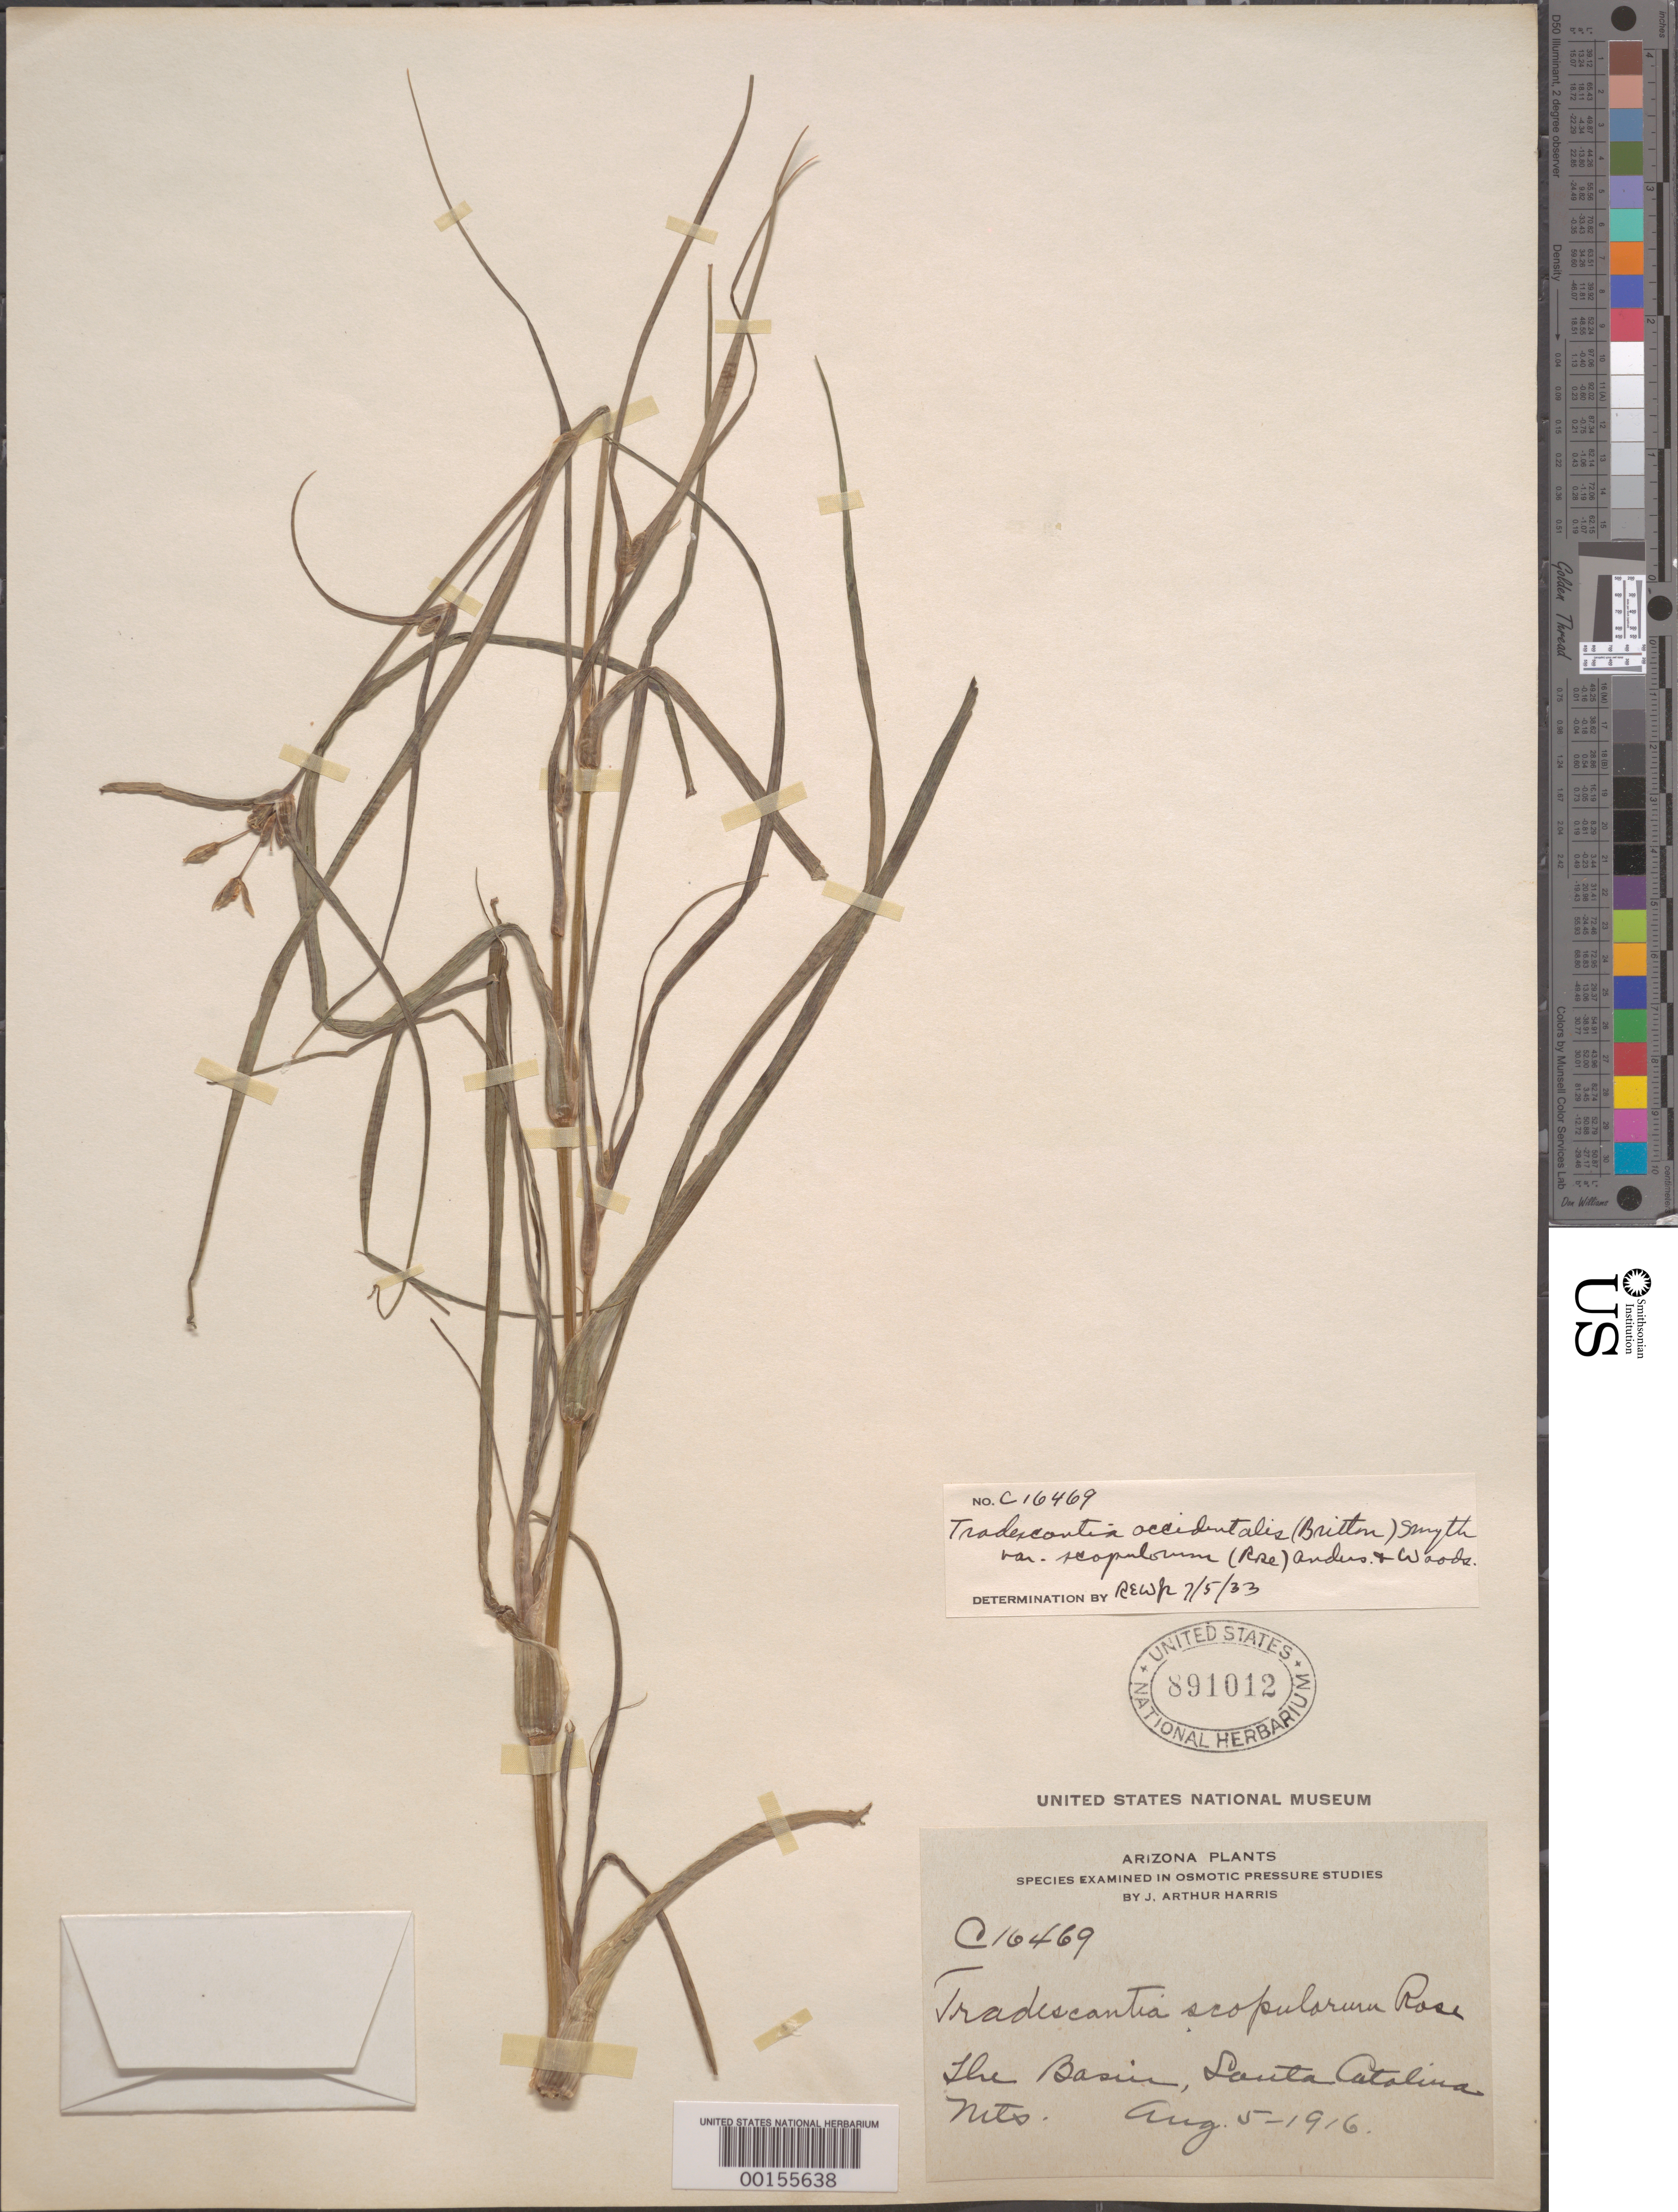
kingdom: Plantae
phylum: Tracheophyta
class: Liliopsida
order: Commelinales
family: Commelinaceae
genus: Tradescantia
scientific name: Tradescantia occidentalis var. scopulorum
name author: (Rose) E.S. Anderson & Woodson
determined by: Woodward, R. E.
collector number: C16469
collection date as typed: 05 Aug 1916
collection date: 1916-08-05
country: United States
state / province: Arizona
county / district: Pima / Pinal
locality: Santa catalina mts.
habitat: Mt. basin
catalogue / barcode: US 891012